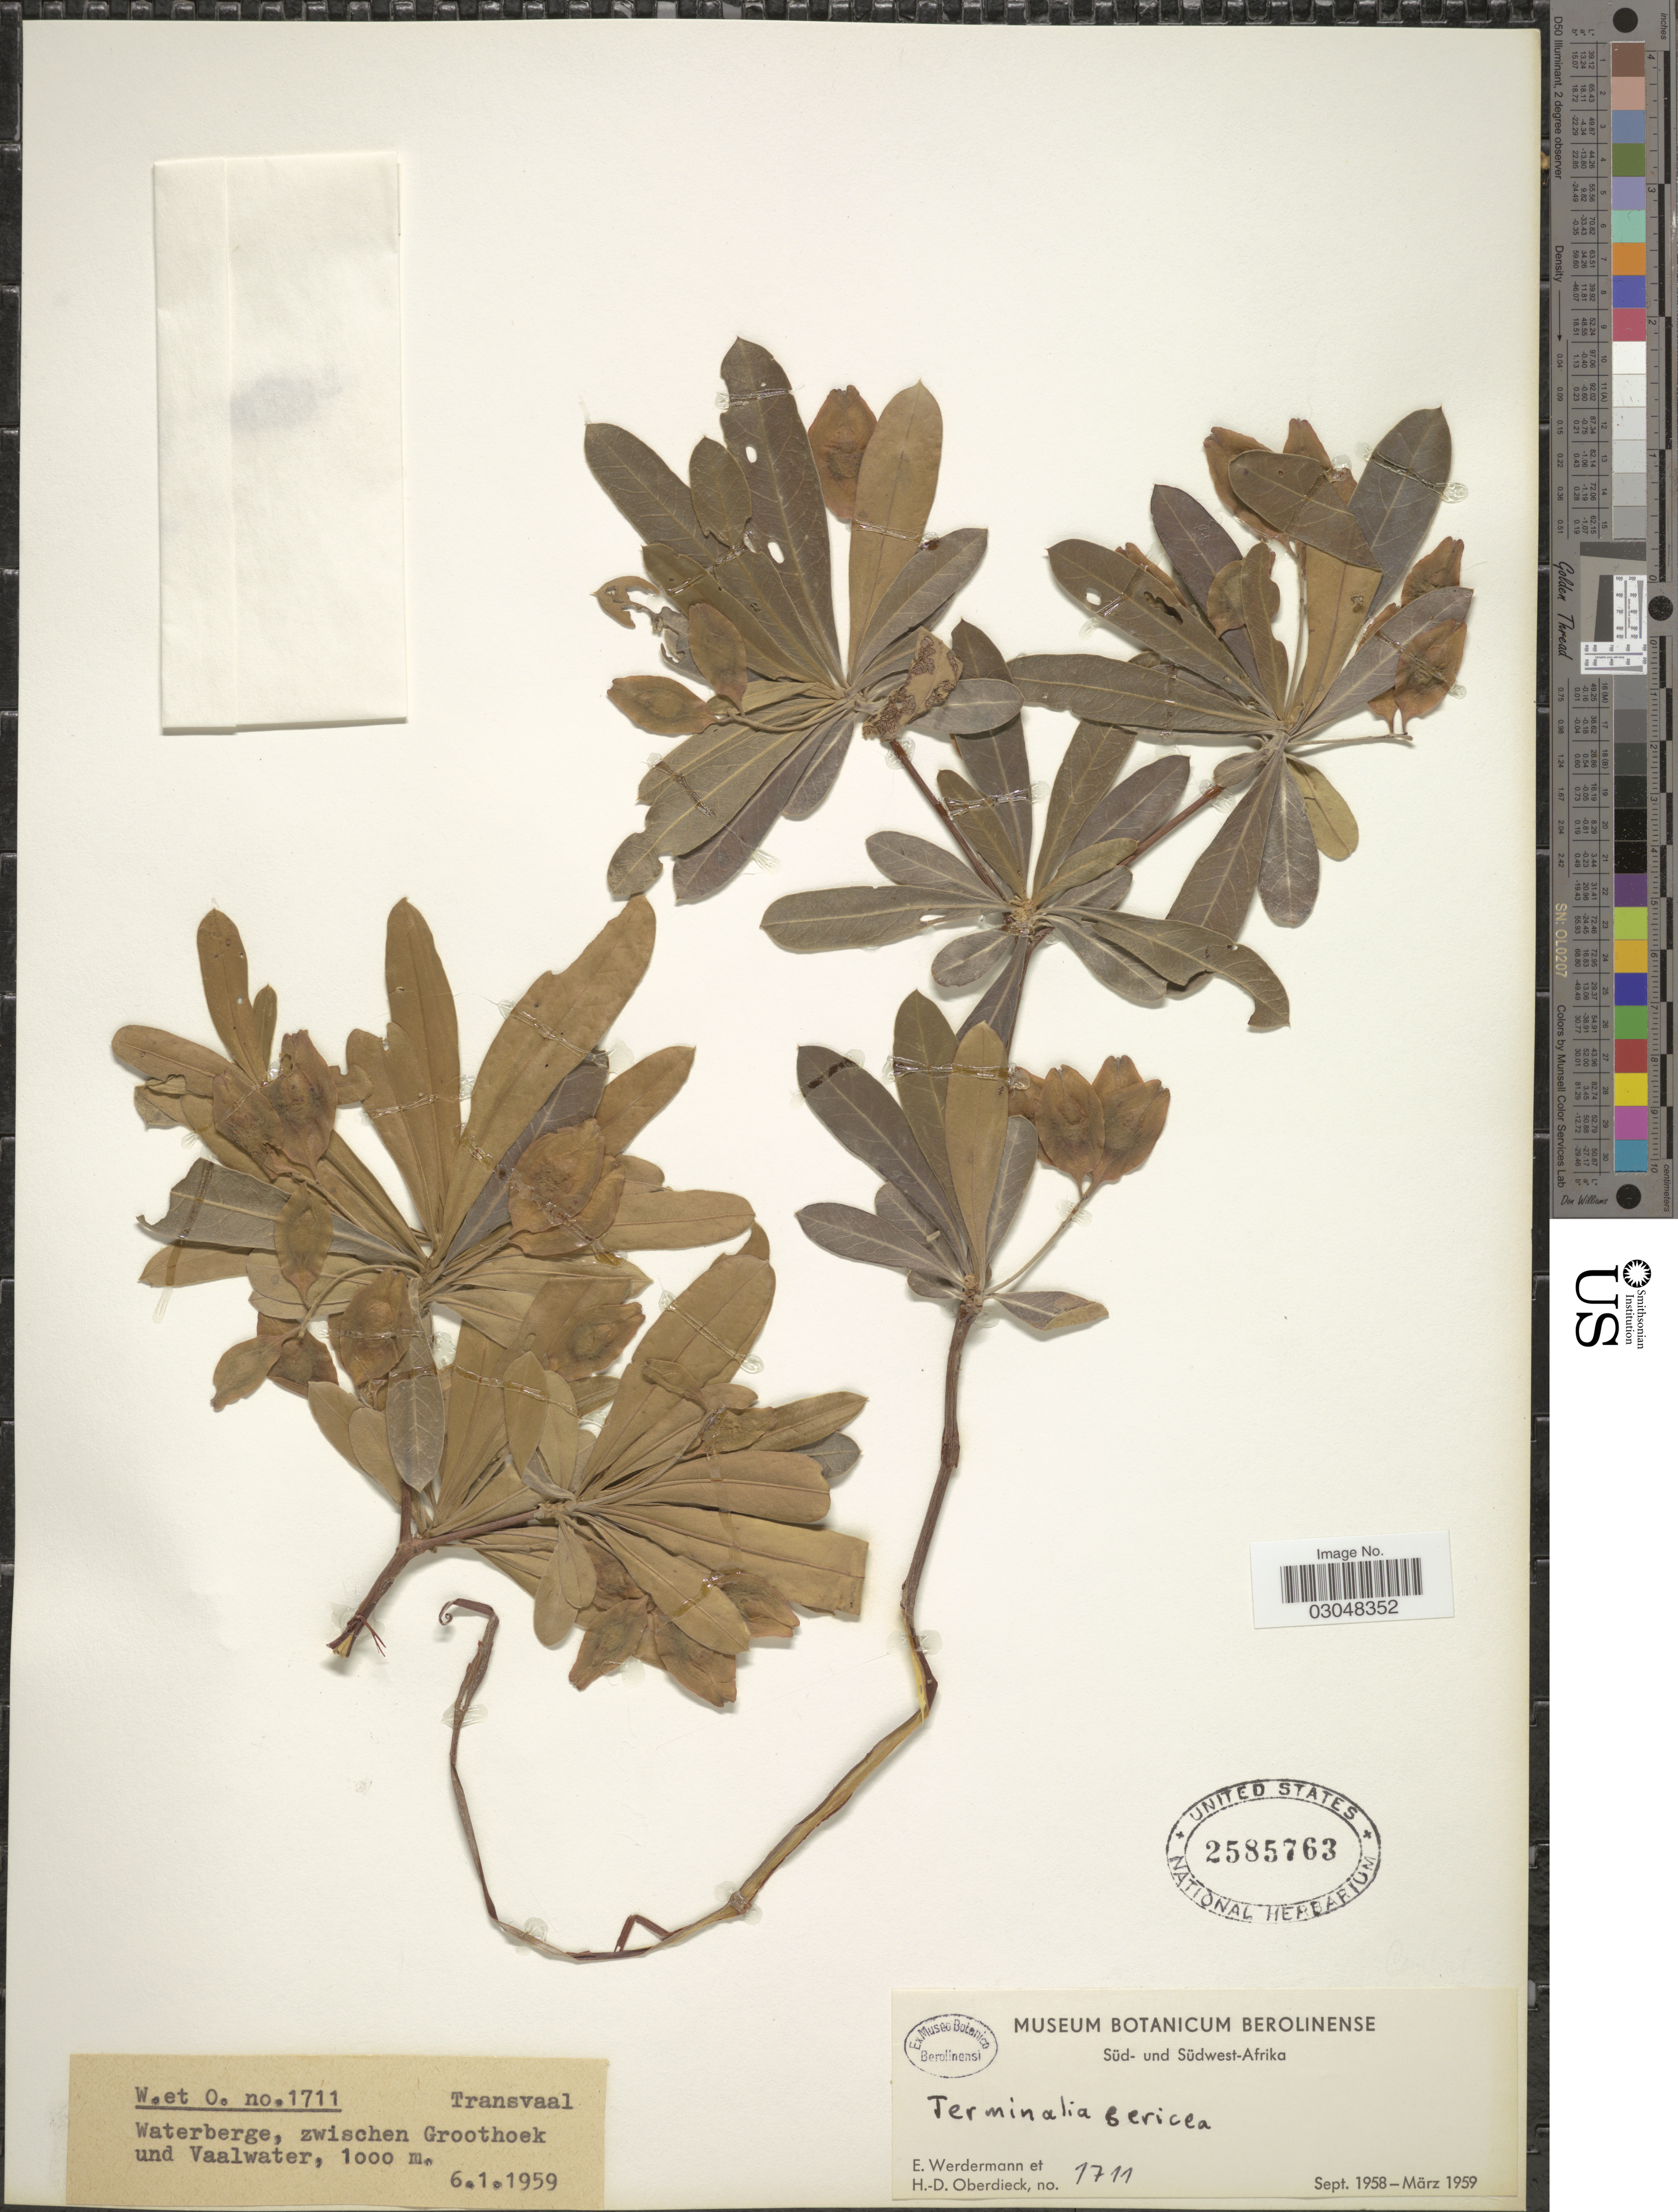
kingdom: Plantae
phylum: Tracheophyta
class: Magnoliopsida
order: Myrtales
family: Combretaceae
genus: Terminalia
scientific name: Terminalia sericea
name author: D.G. Burch ex DC.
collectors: E. Werdermann & H. Oberdieck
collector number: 1711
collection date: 1959-01-06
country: South Africa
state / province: Limpopo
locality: Süd-Afrka. Transvaal. Waterberge, zwischen Groothoek und Vaalwater.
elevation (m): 1000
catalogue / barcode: US 2585763